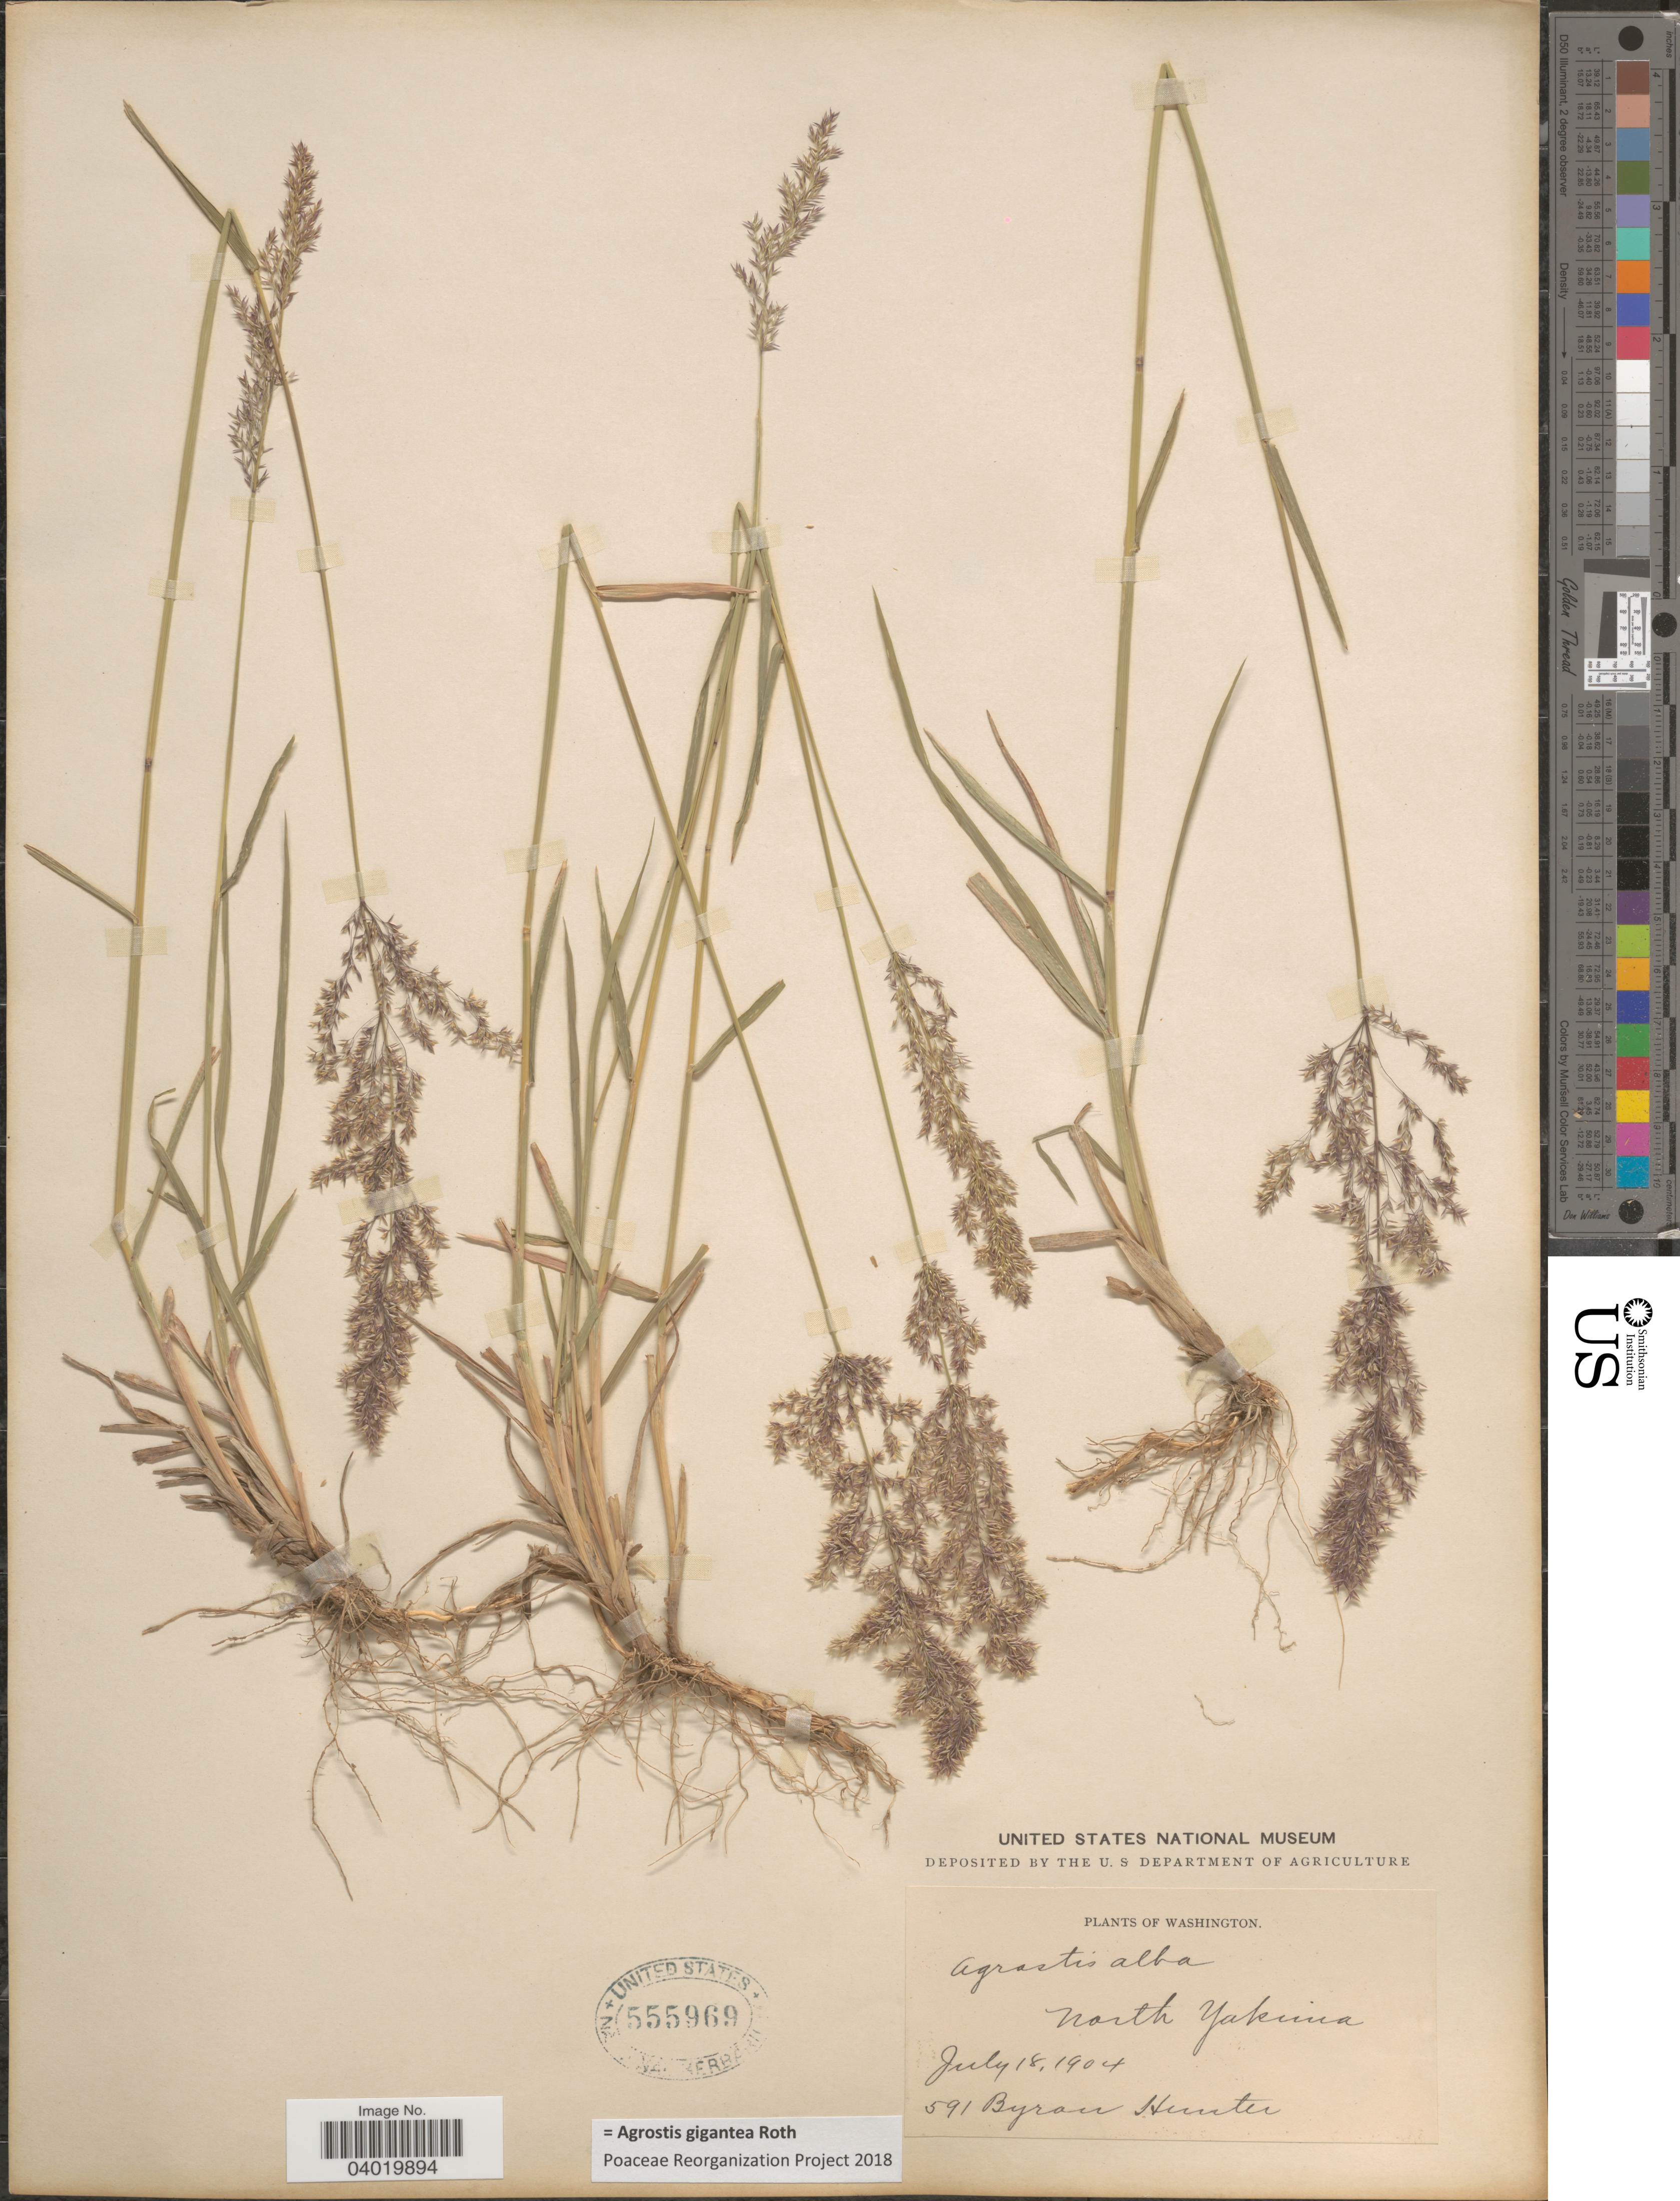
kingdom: Plantae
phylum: Tracheophyta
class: Liliopsida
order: Poales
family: Poaceae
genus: Agrostis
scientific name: Agrostis gigantea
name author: Roth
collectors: B. Hunter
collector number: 591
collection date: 1904-07-18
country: United States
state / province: Washington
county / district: Yakima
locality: North Yakima.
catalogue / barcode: US 555969